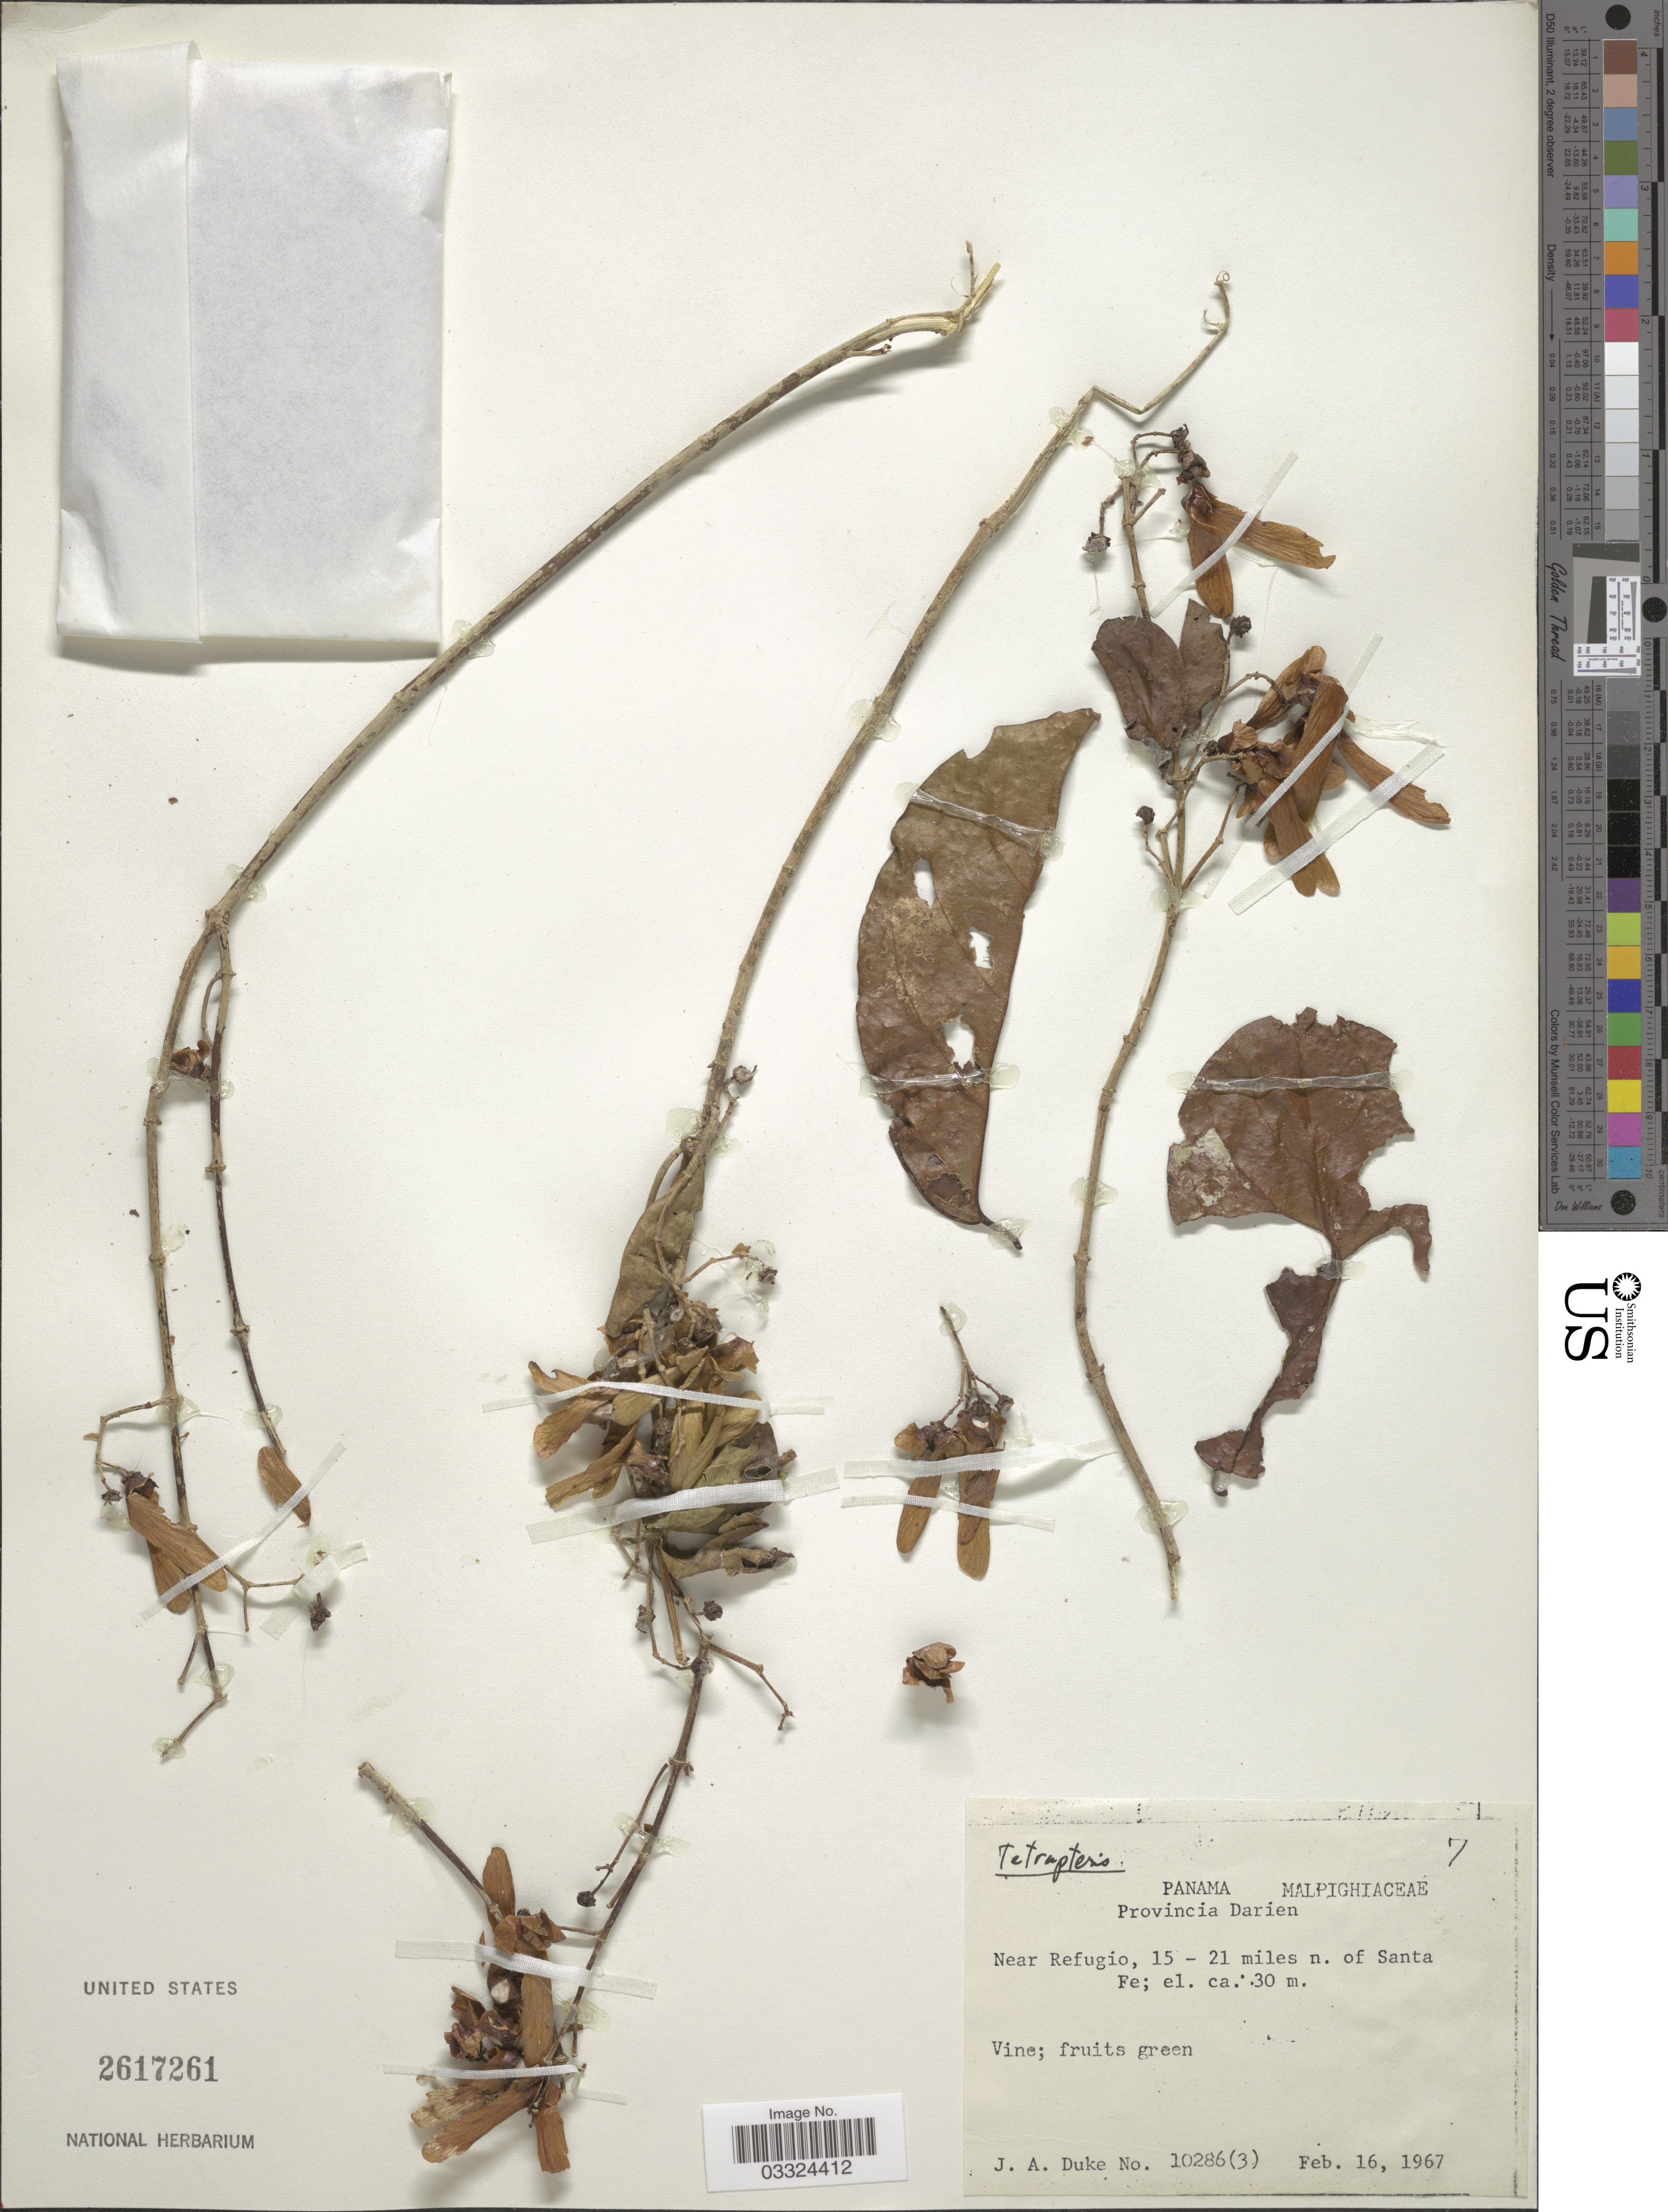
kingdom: Plantae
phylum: Tracheophyta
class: Magnoliopsida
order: Malpighiales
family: Malpighiaceae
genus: Tetrapterys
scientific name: Tetrapterys sp.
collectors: J. A. Duke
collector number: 10286(3)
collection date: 1967-02-16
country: Panama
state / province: Darién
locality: Near Refugio, 15 - 21 miles n. of Santa Fe.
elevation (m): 30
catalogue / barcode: US 2617261